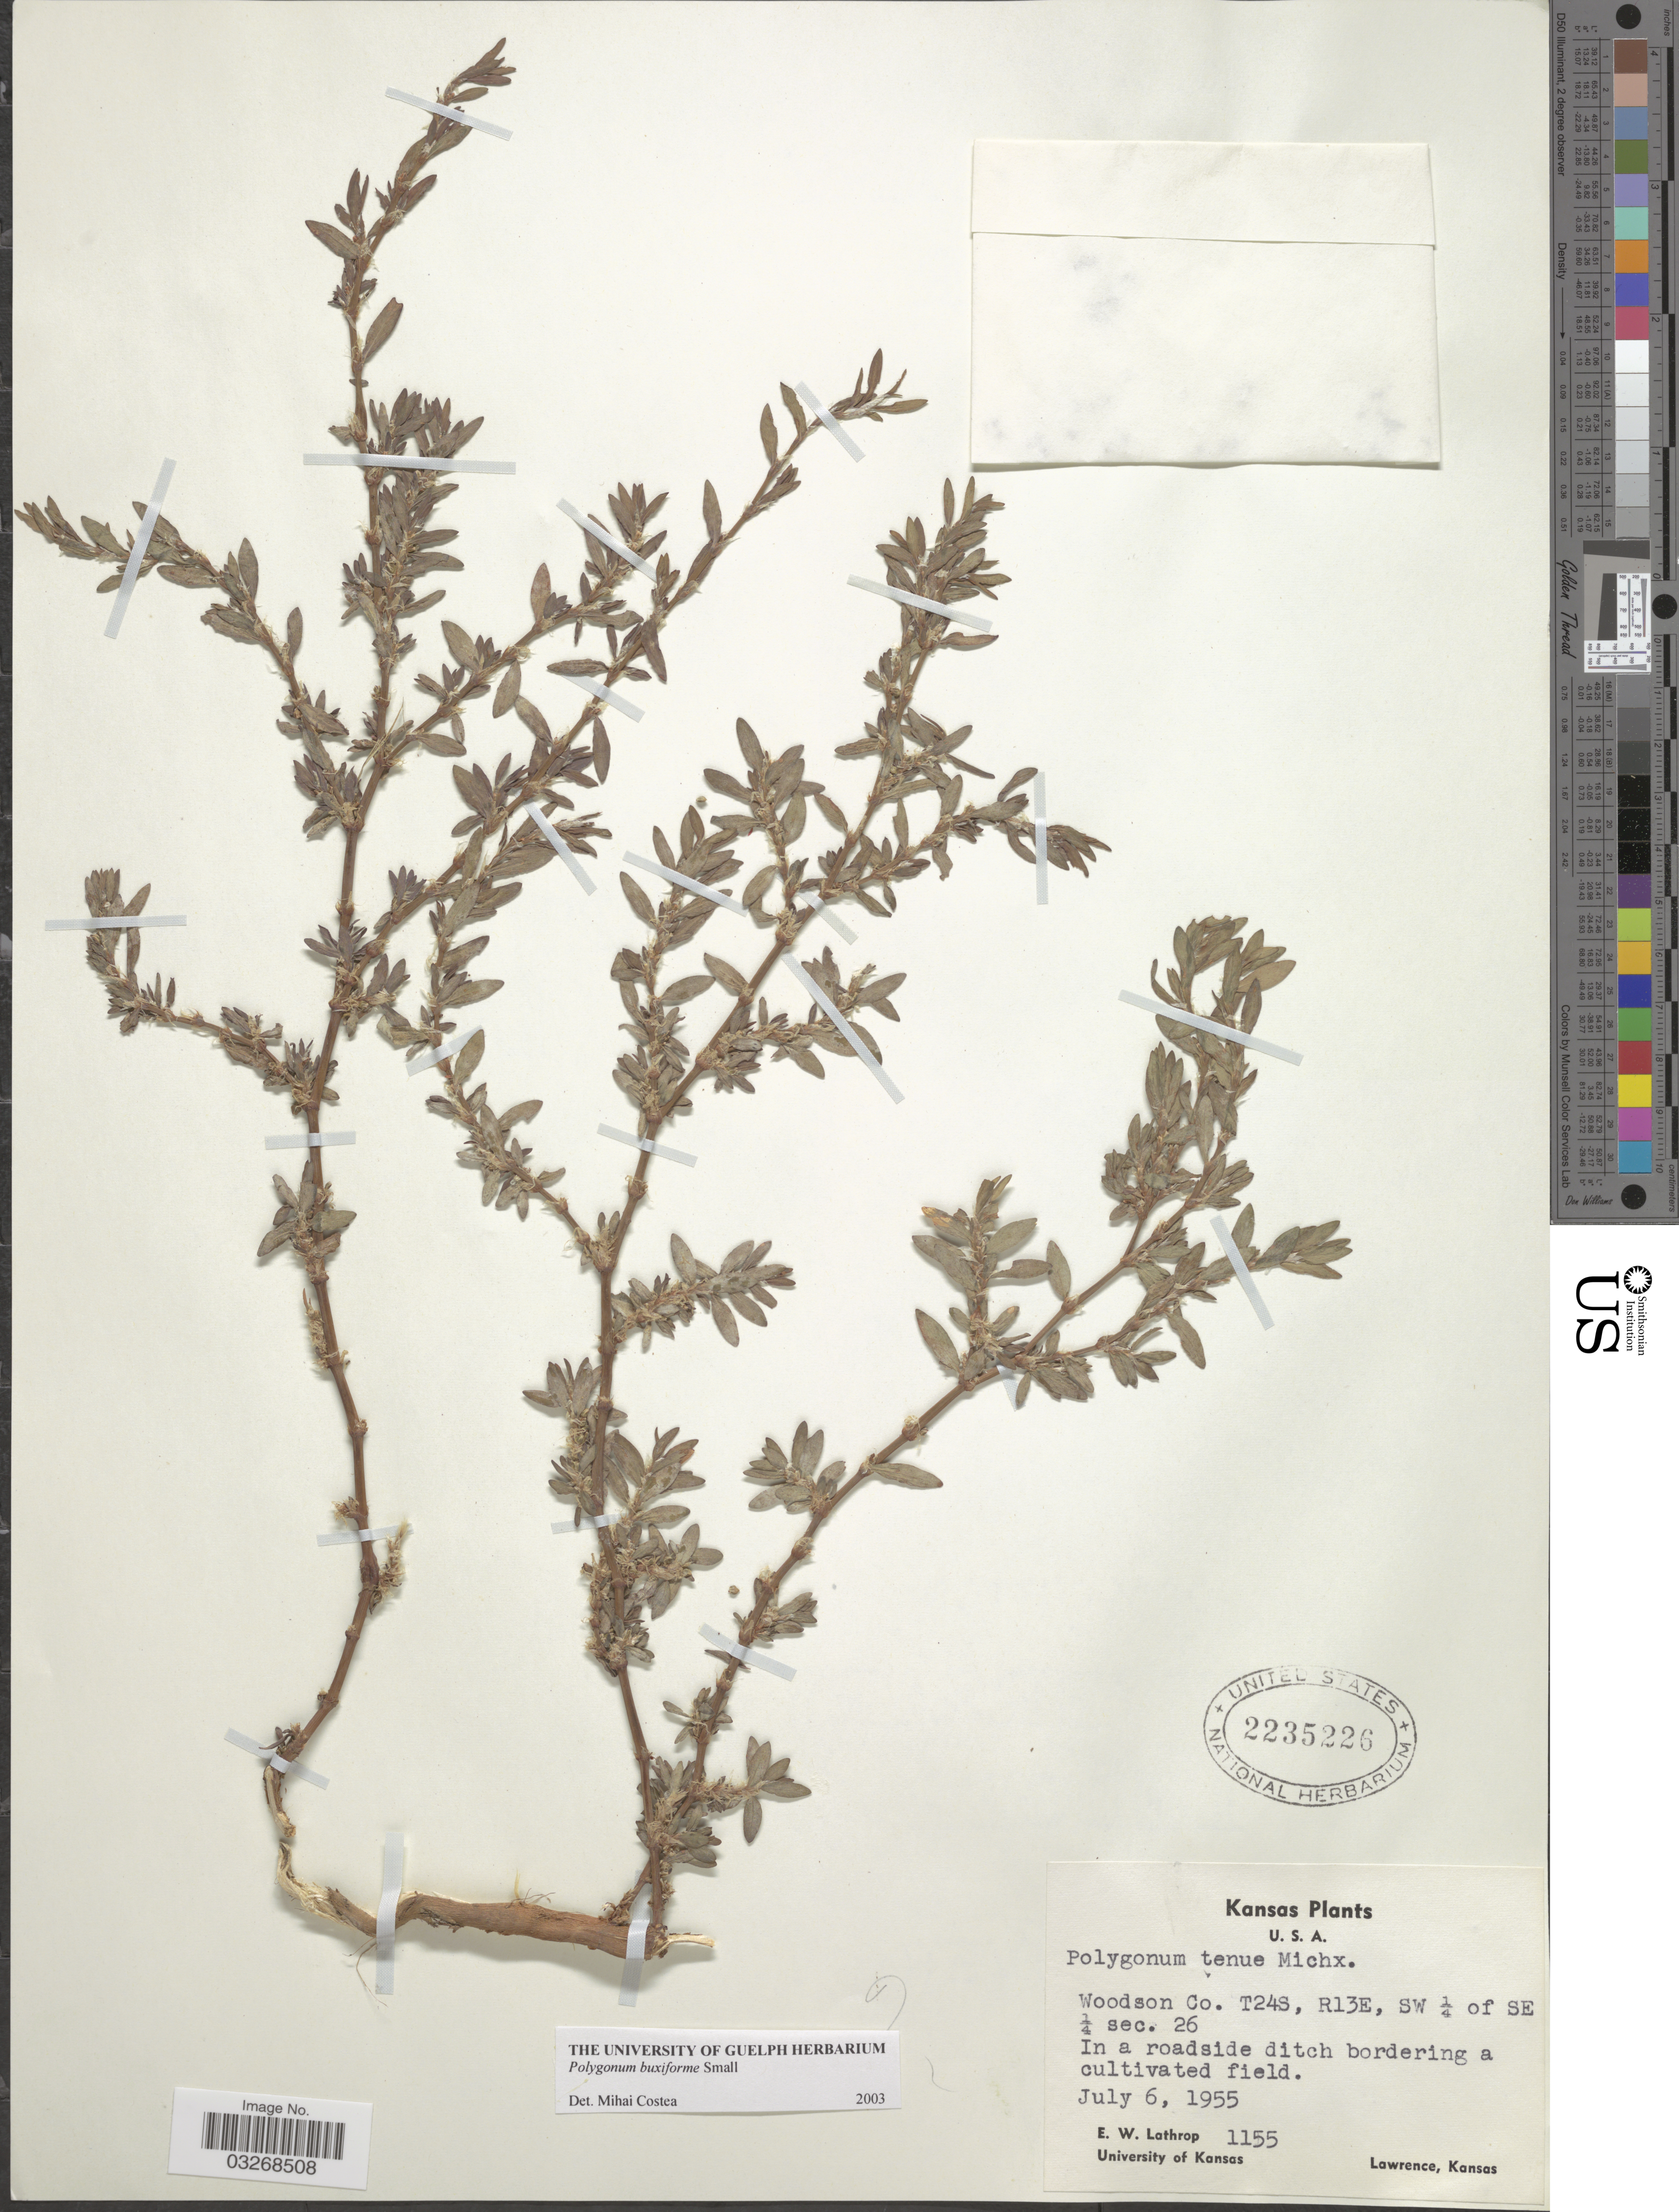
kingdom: Plantae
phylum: Tracheophyta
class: Magnoliopsida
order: Caryophyllales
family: Polygonaceae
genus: Polygonum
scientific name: Polygonum buxiforme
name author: Small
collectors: E. W. Lathrop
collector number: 1155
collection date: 1955-07-06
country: United States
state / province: Kansas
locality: Woodson Co. T24S, R13E, SW ¼ of SE ¼ sec. 26.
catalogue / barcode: US 2235226